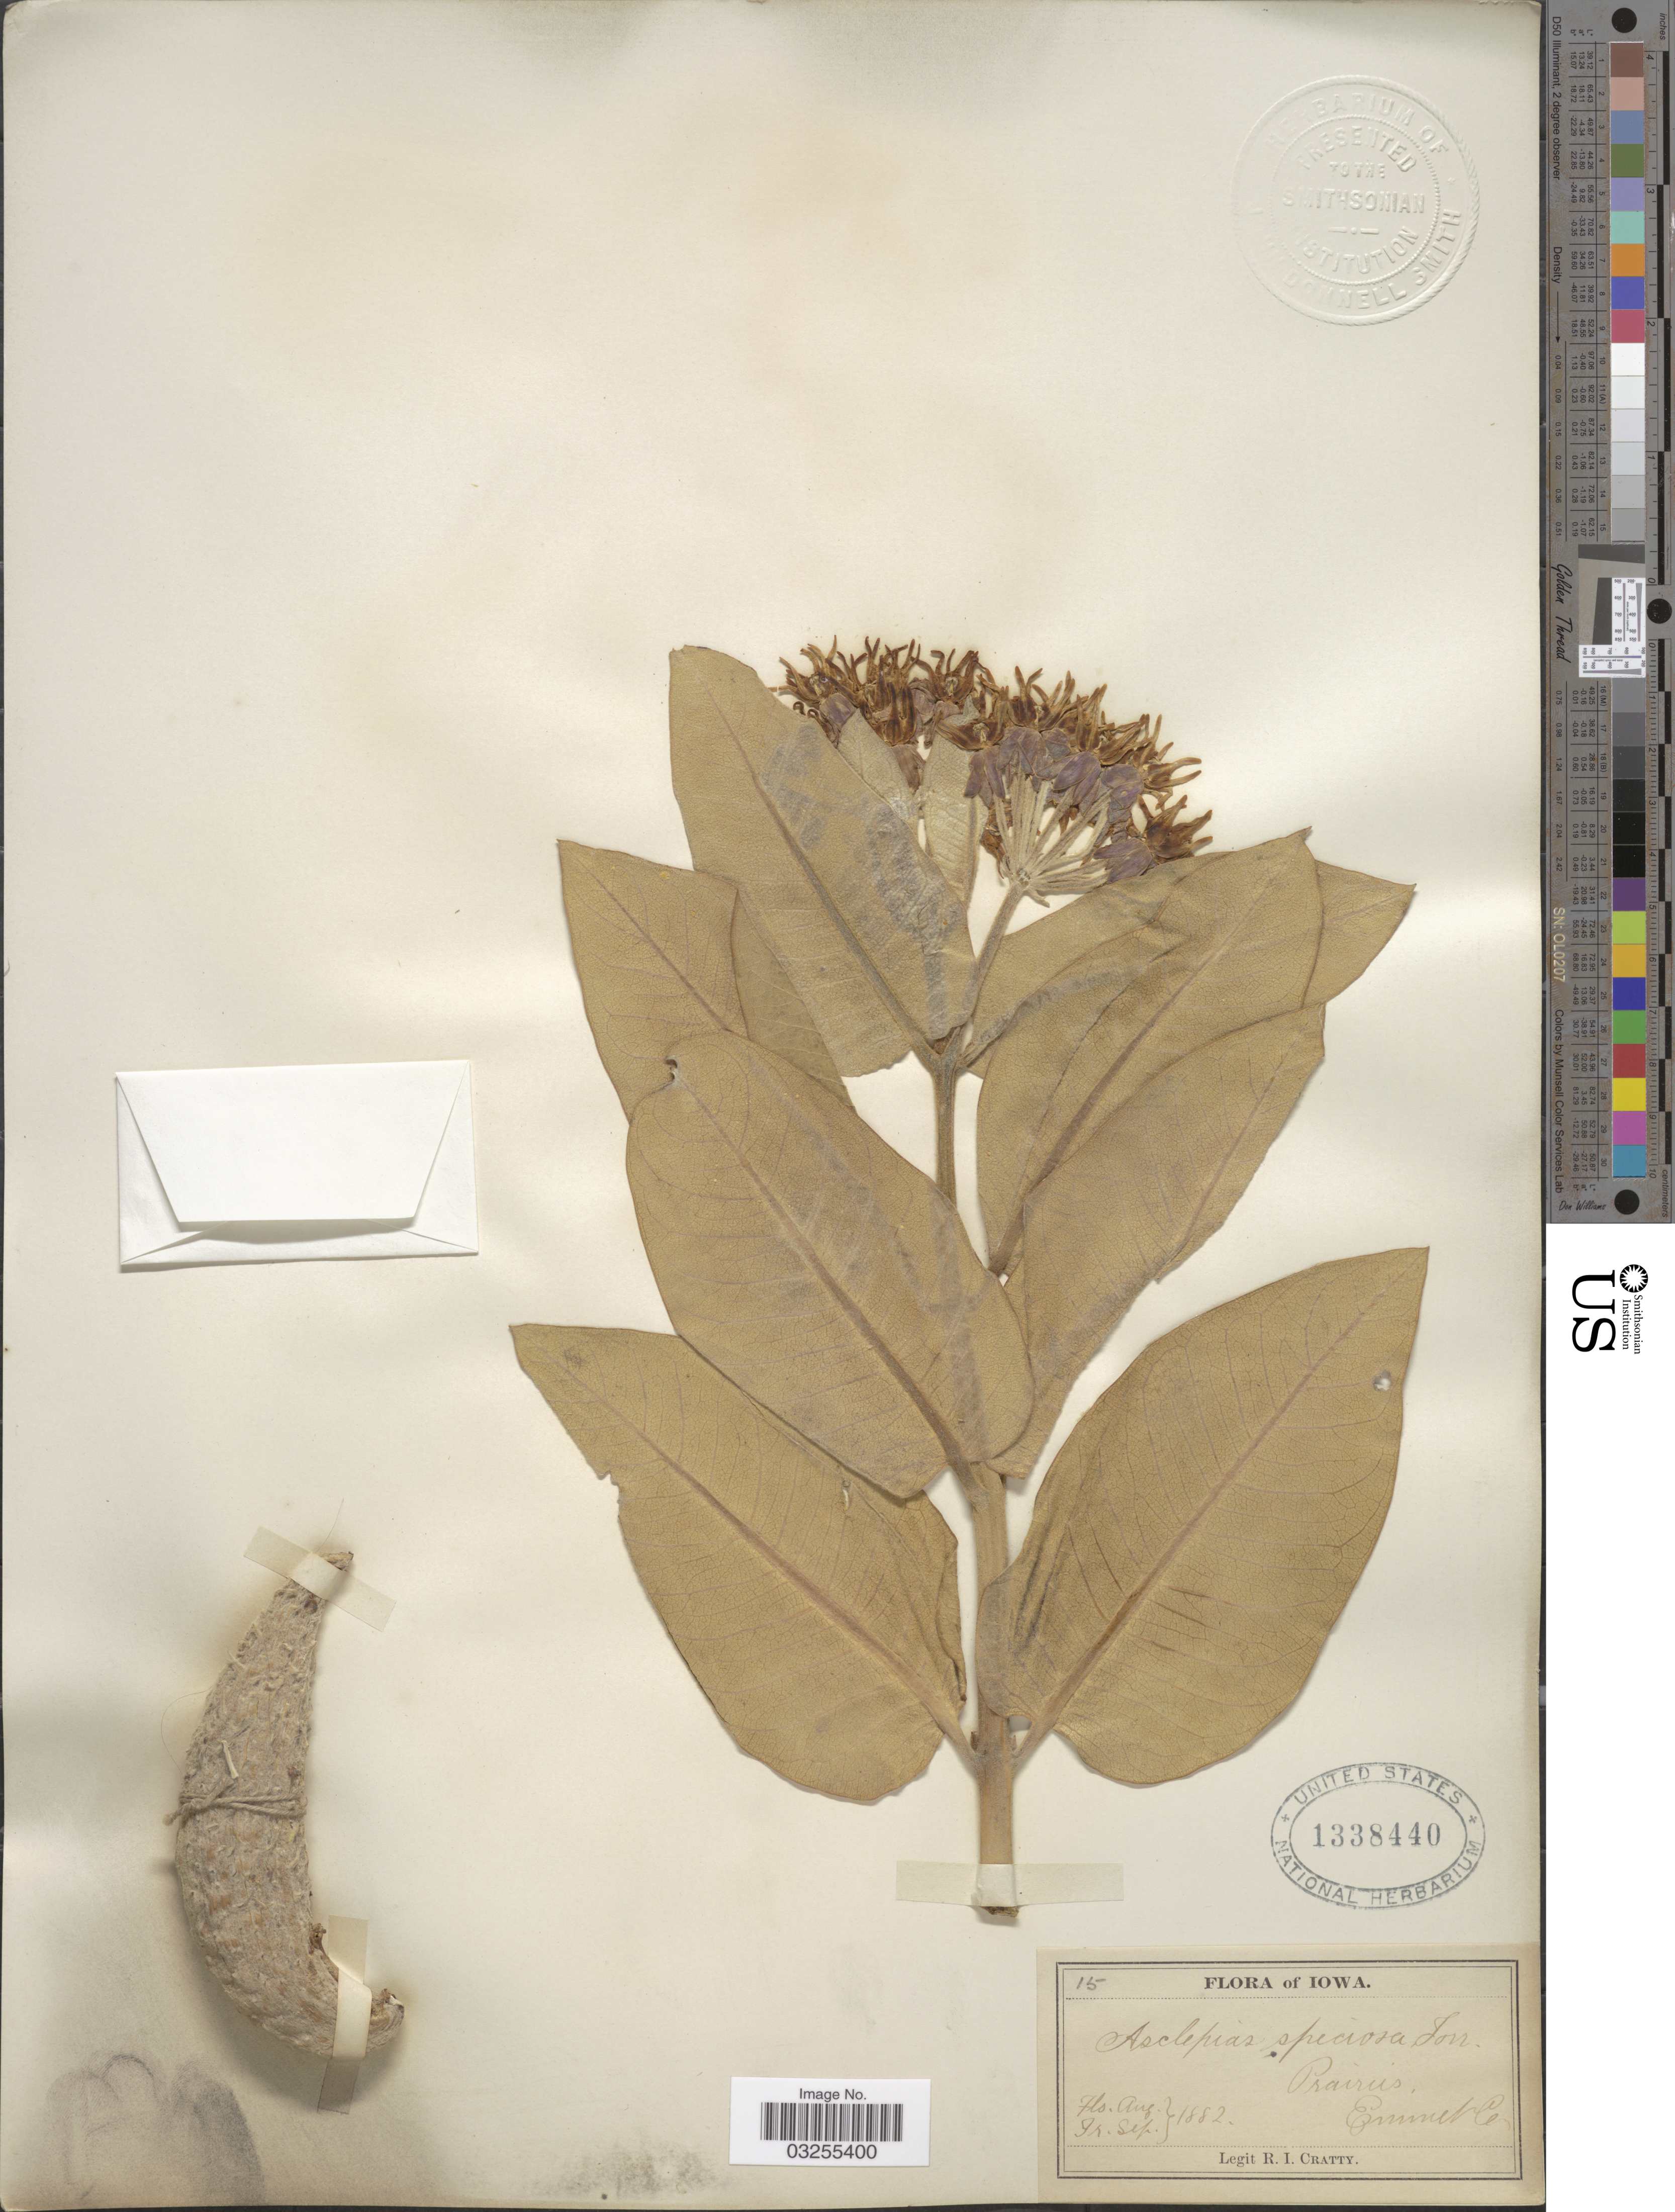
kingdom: Plantae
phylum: Tracheophyta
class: Magnoliopsida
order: Gentianales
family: Apocynaceae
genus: Asclepias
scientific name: Asclepias speciosa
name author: Torr.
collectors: R. Cratty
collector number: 15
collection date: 1882-08/1882-09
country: United States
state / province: Iowa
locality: Prairies, Emmet Co.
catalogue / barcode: US 1338440